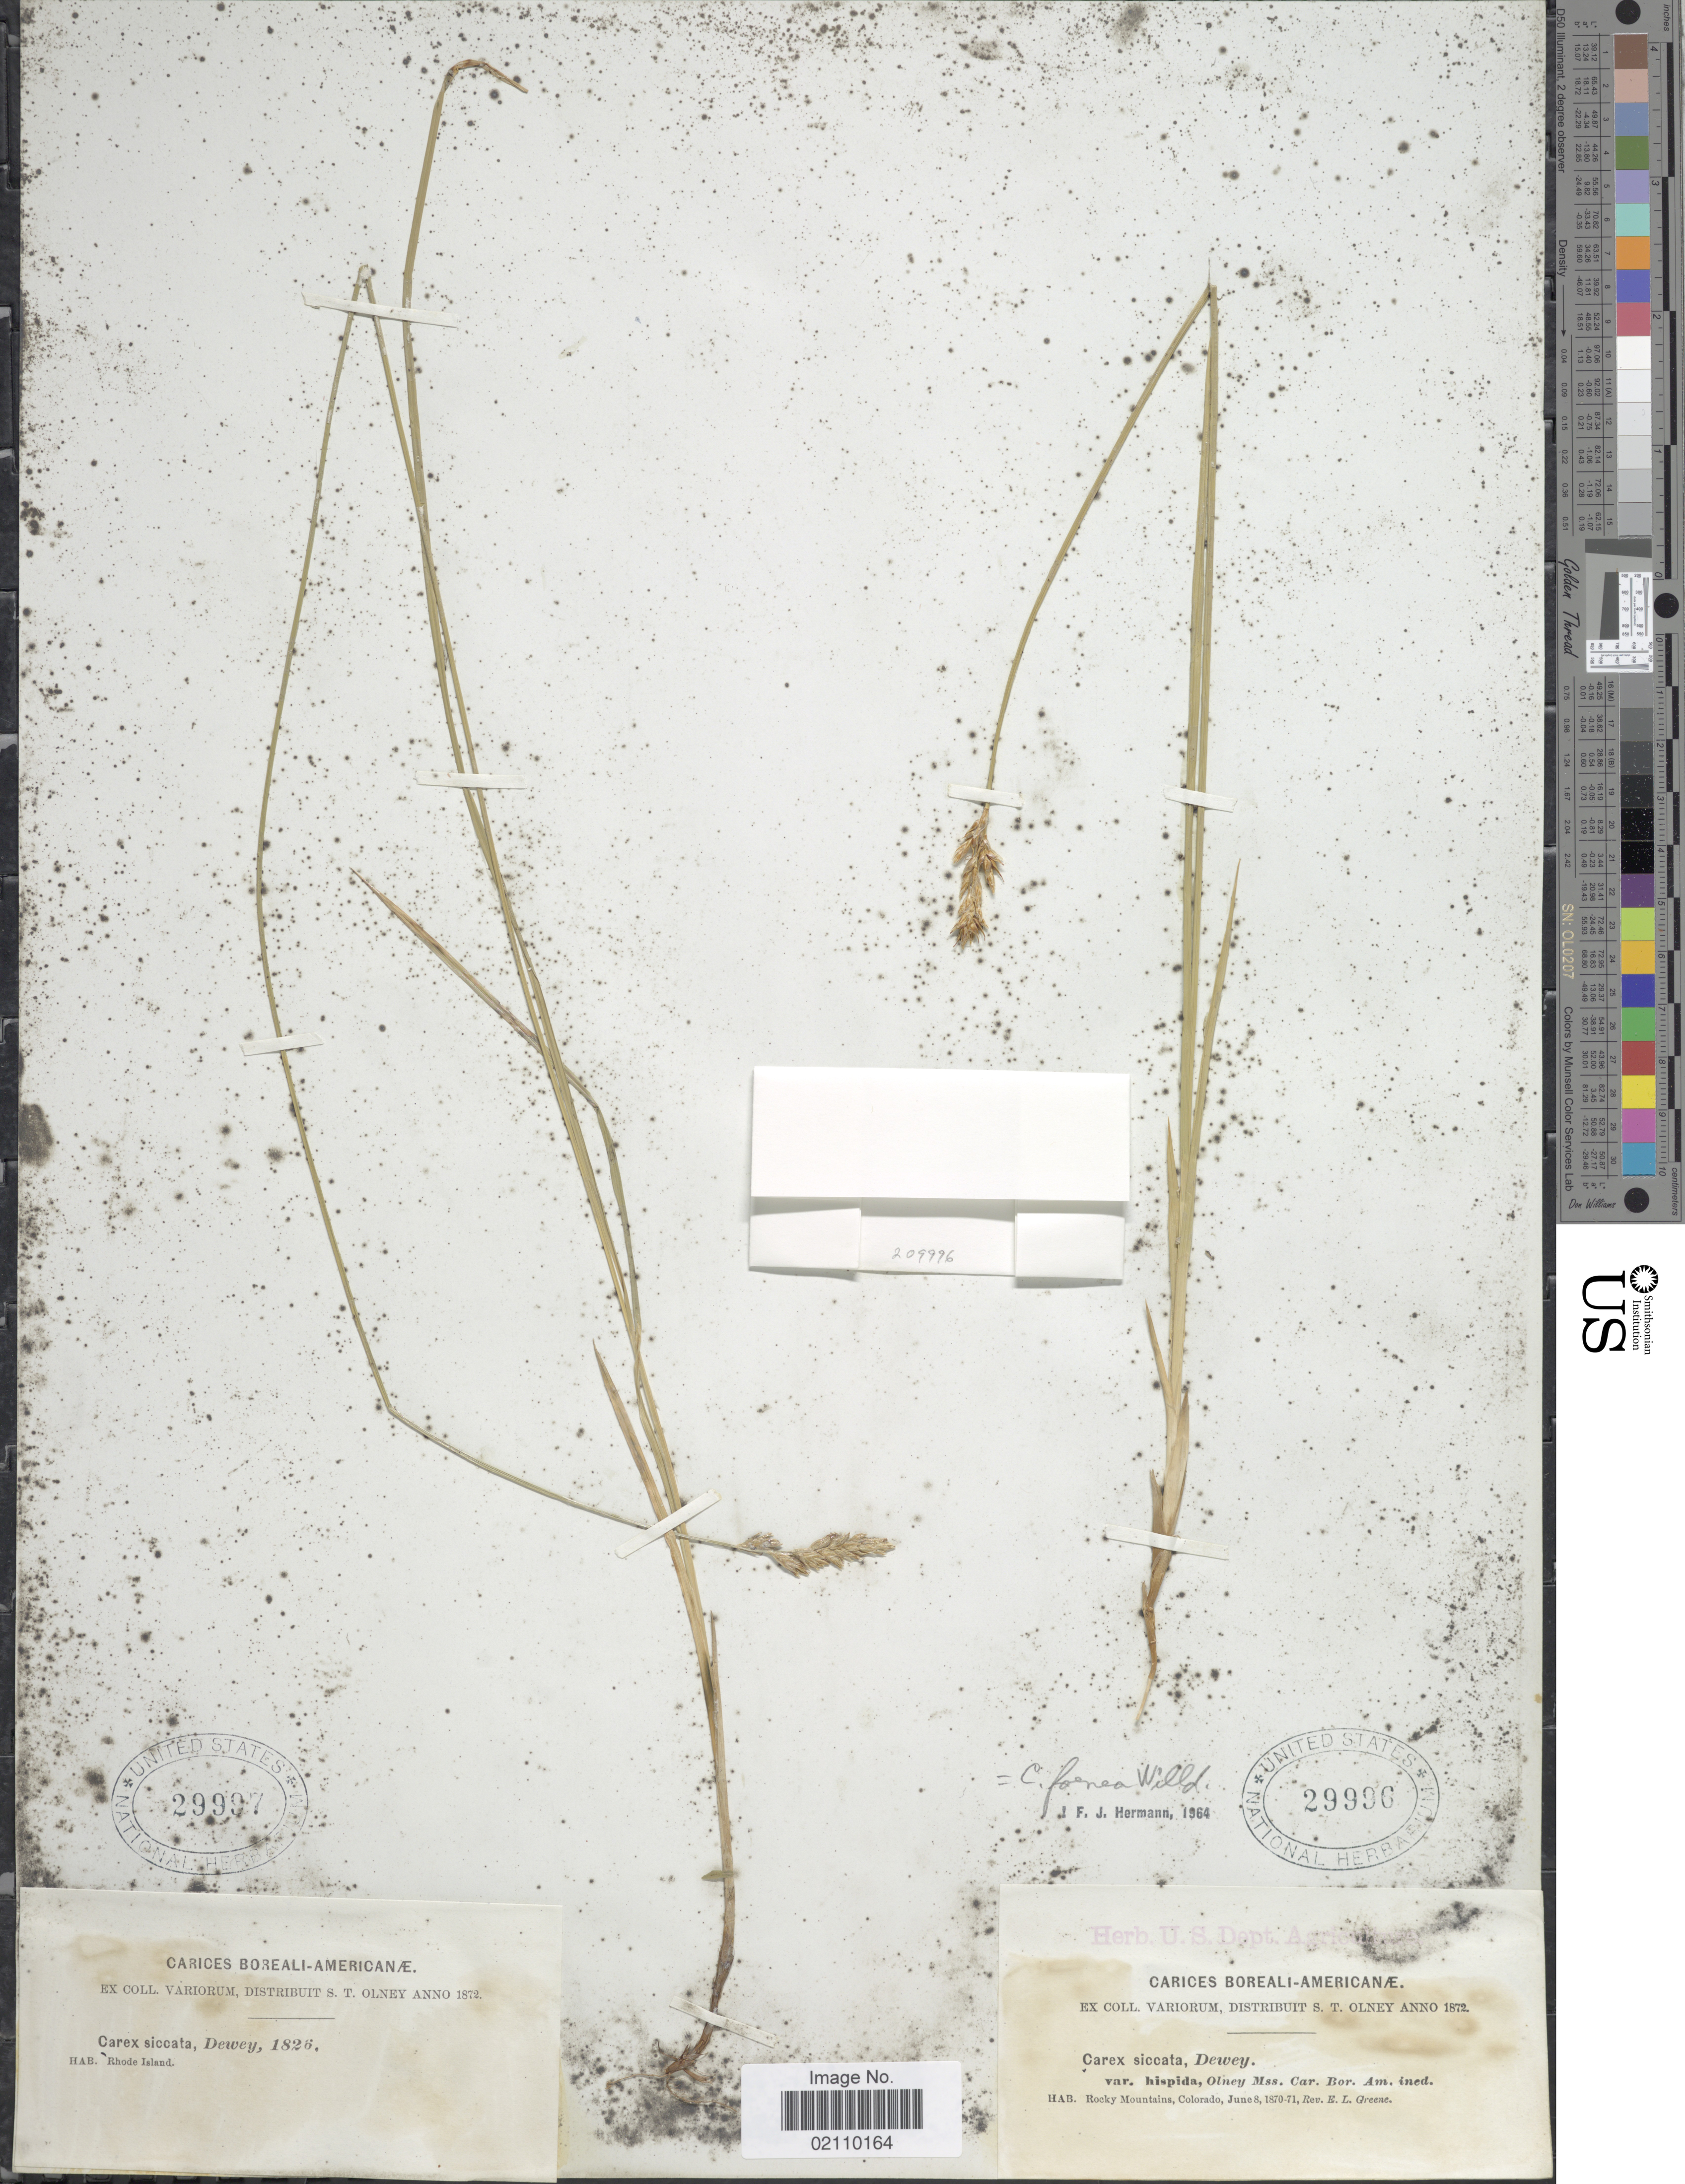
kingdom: Plantae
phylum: Tracheophyta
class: Liliopsida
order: Poales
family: Cyperaceae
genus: Carex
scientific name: Carex siccata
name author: Dewey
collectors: E. L. Greene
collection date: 1870-06-08/1871-06-08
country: United States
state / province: Colorado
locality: Rocky Mountains, Carices Boreali-Americanae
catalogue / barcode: US 29996